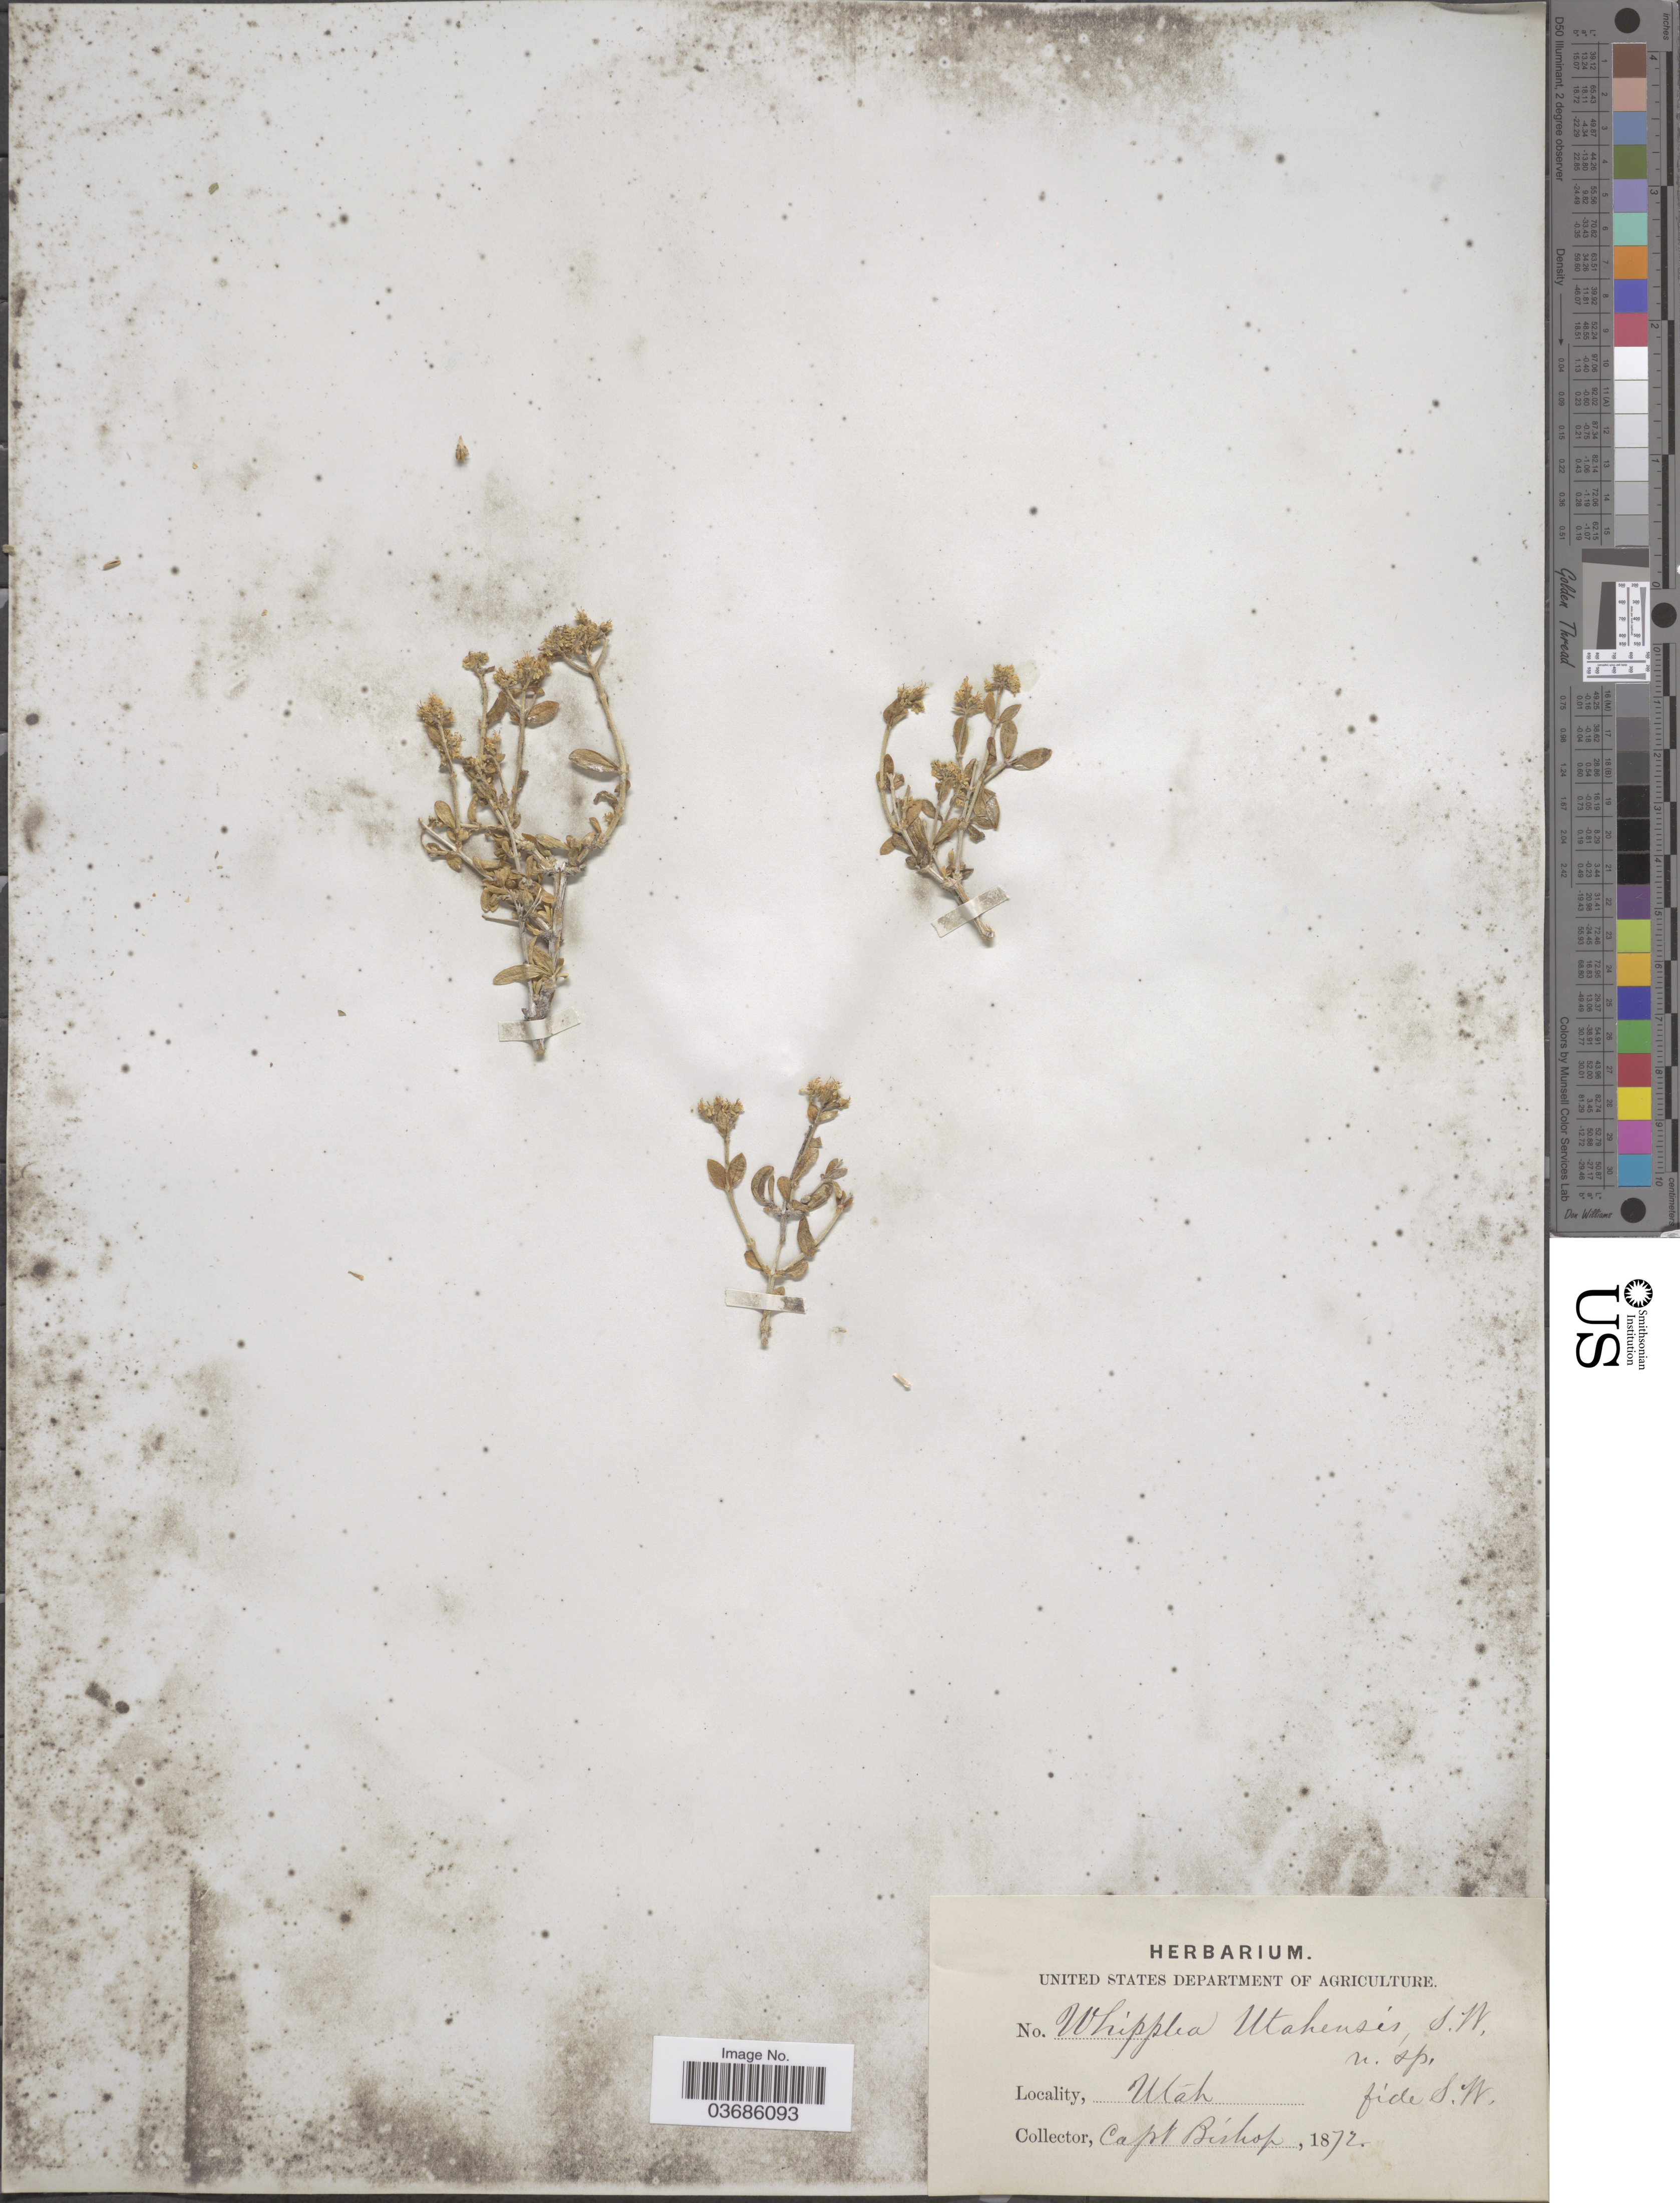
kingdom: Plantae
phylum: Tracheophyta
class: Magnoliopsida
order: Cornales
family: Hydrangeaceae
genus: Fendlerella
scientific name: Fendlerella utahensis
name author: (S. Watson) A. Heller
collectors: F. M. Bishop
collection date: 1872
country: United States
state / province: Utah